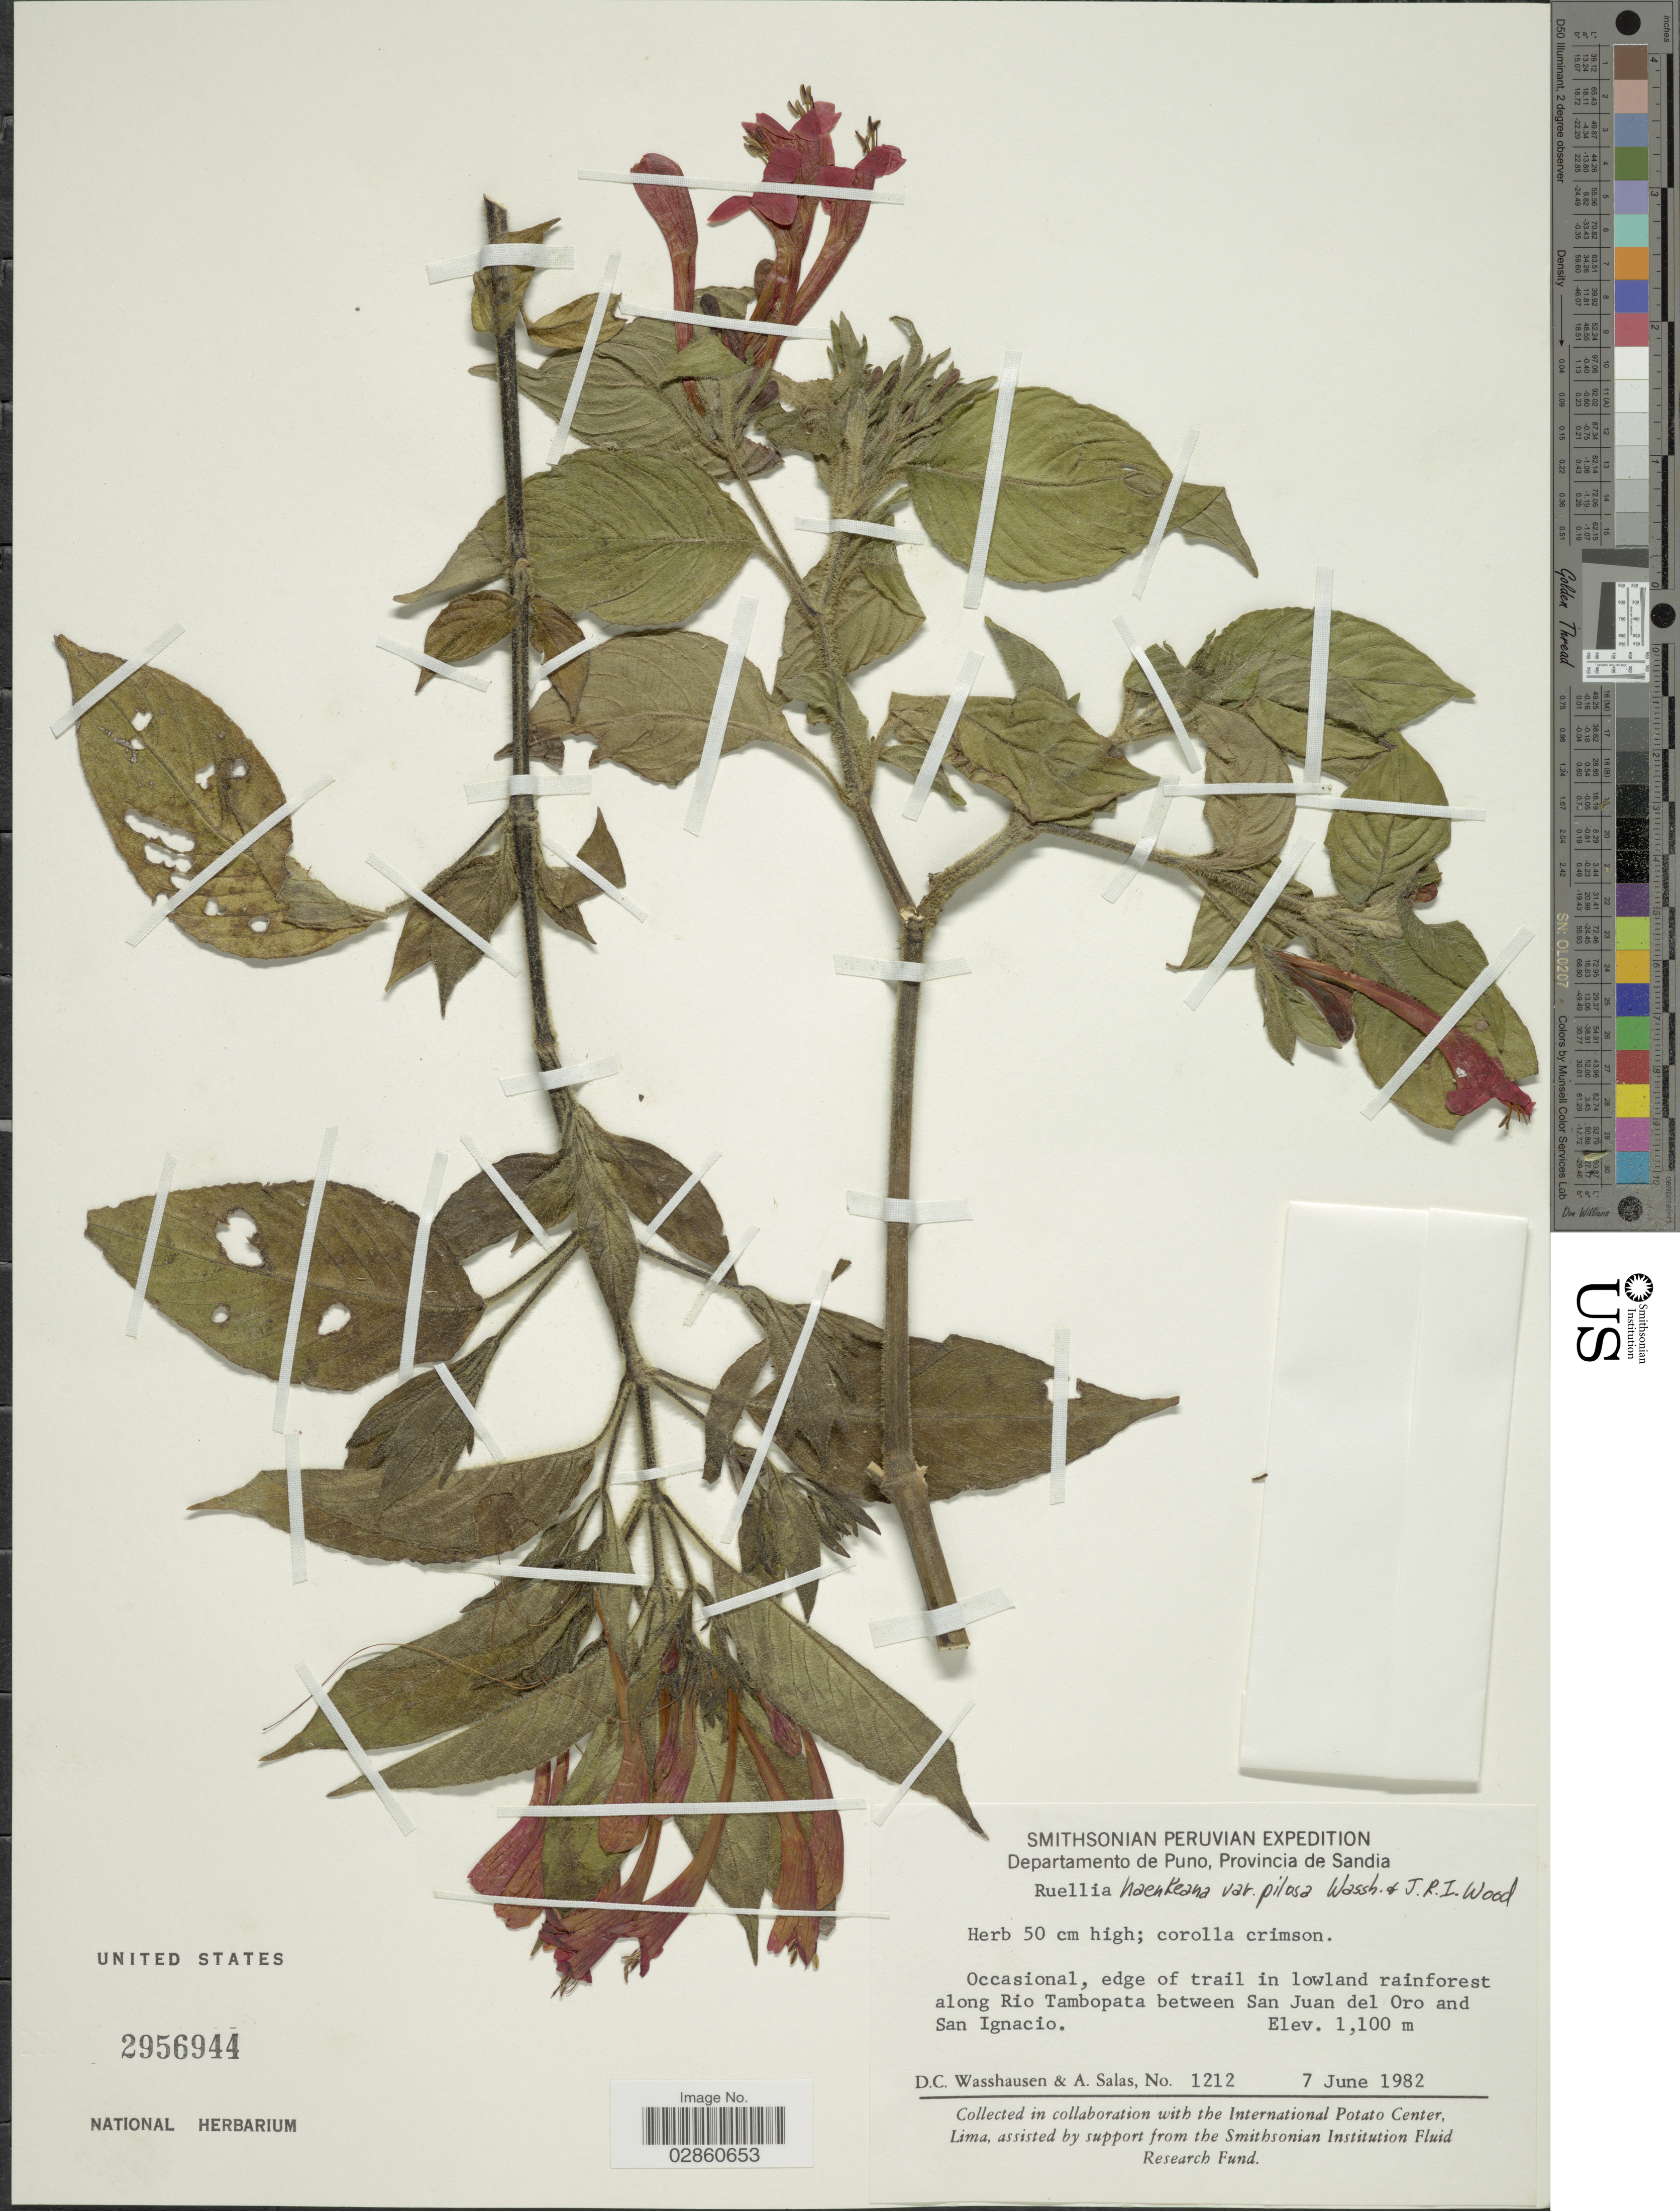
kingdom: Plantae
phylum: Tracheophyta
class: Magnoliopsida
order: Lamiales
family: Acanthaceae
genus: Ruellia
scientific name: Ruellia haenkeana var. pilosa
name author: Wassh. & J.R.I. Wood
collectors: D. C. Wasshausen & A. Salas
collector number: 1212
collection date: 1982-06-07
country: Peru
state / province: Puno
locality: Departamento de Puno, Provincia de Sandia. Occasional, edge of trail in lowland rainforest along Rio Tambopata between San Juan del Oro and San Ignacio.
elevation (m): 1100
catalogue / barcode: US 2956944